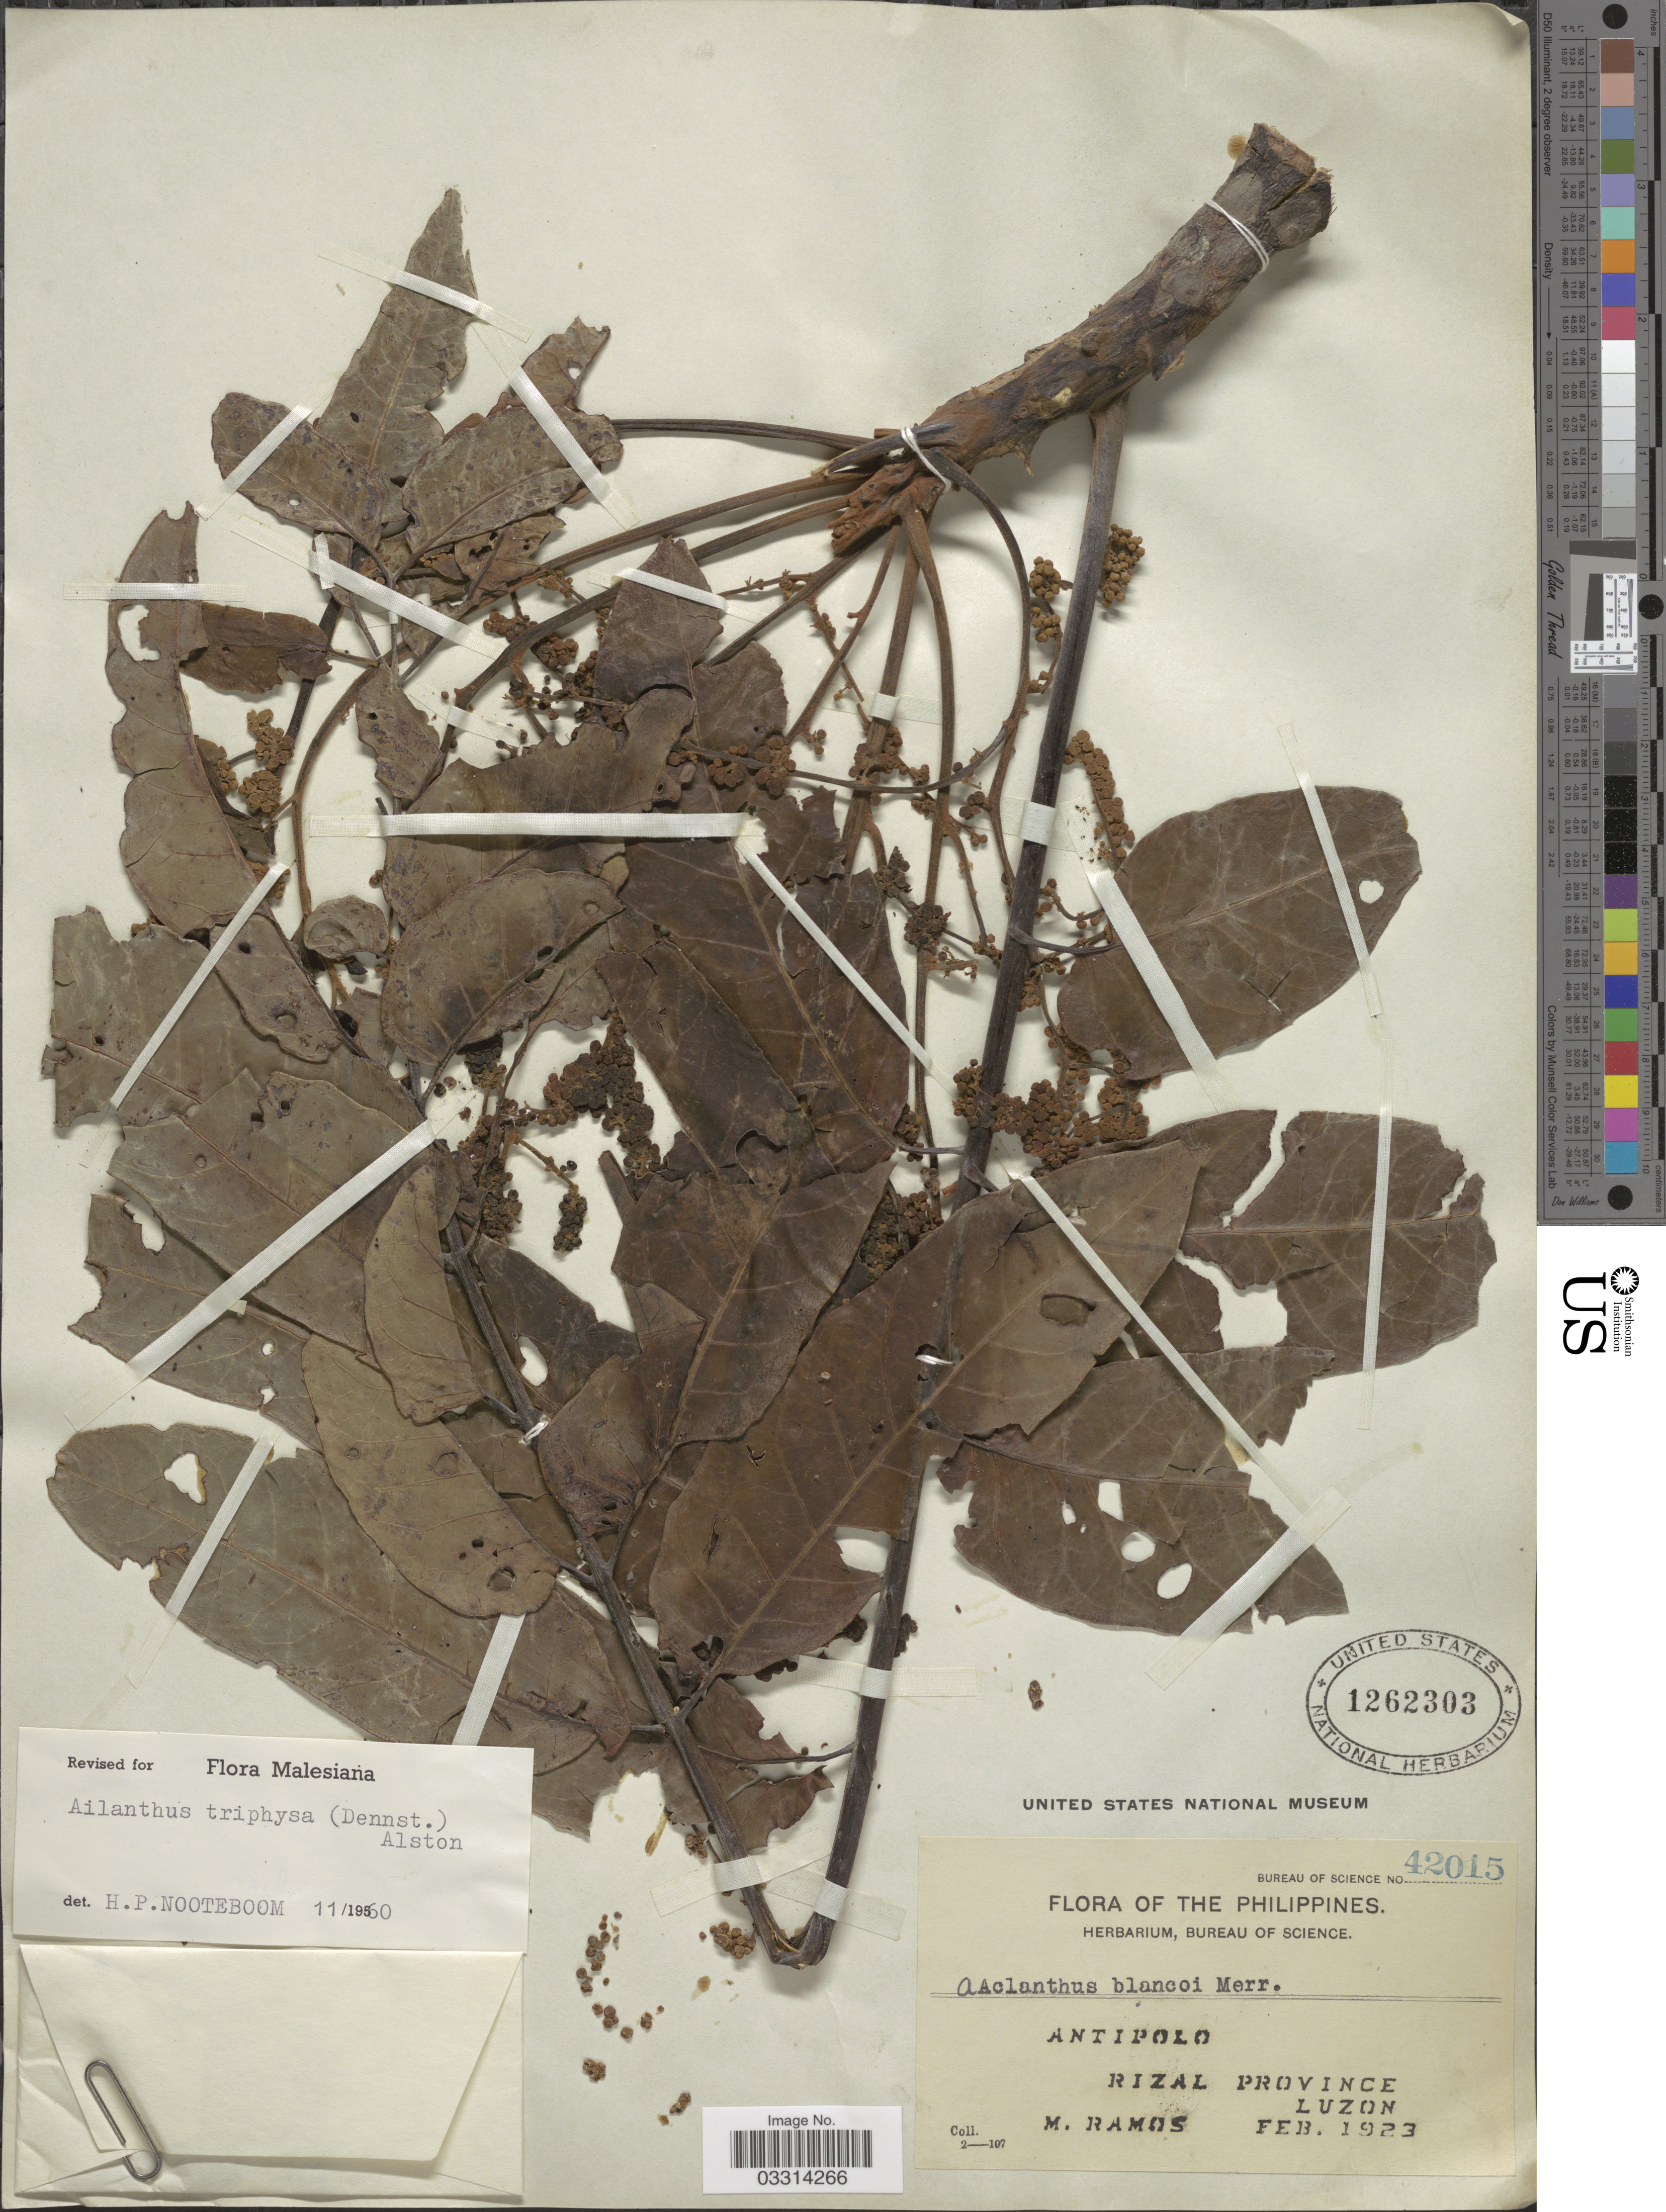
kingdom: Plantae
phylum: Tracheophyta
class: Magnoliopsida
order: Sapindales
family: Simaroubaceae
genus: Ailanthus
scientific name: Ailanthus triphysa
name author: (Dennst.) Alston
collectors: M. Ramos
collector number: Bureau of Science 42015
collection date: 1923-02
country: Philippines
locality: Antipolo. Rizal Province Luzon.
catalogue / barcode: US 1262303